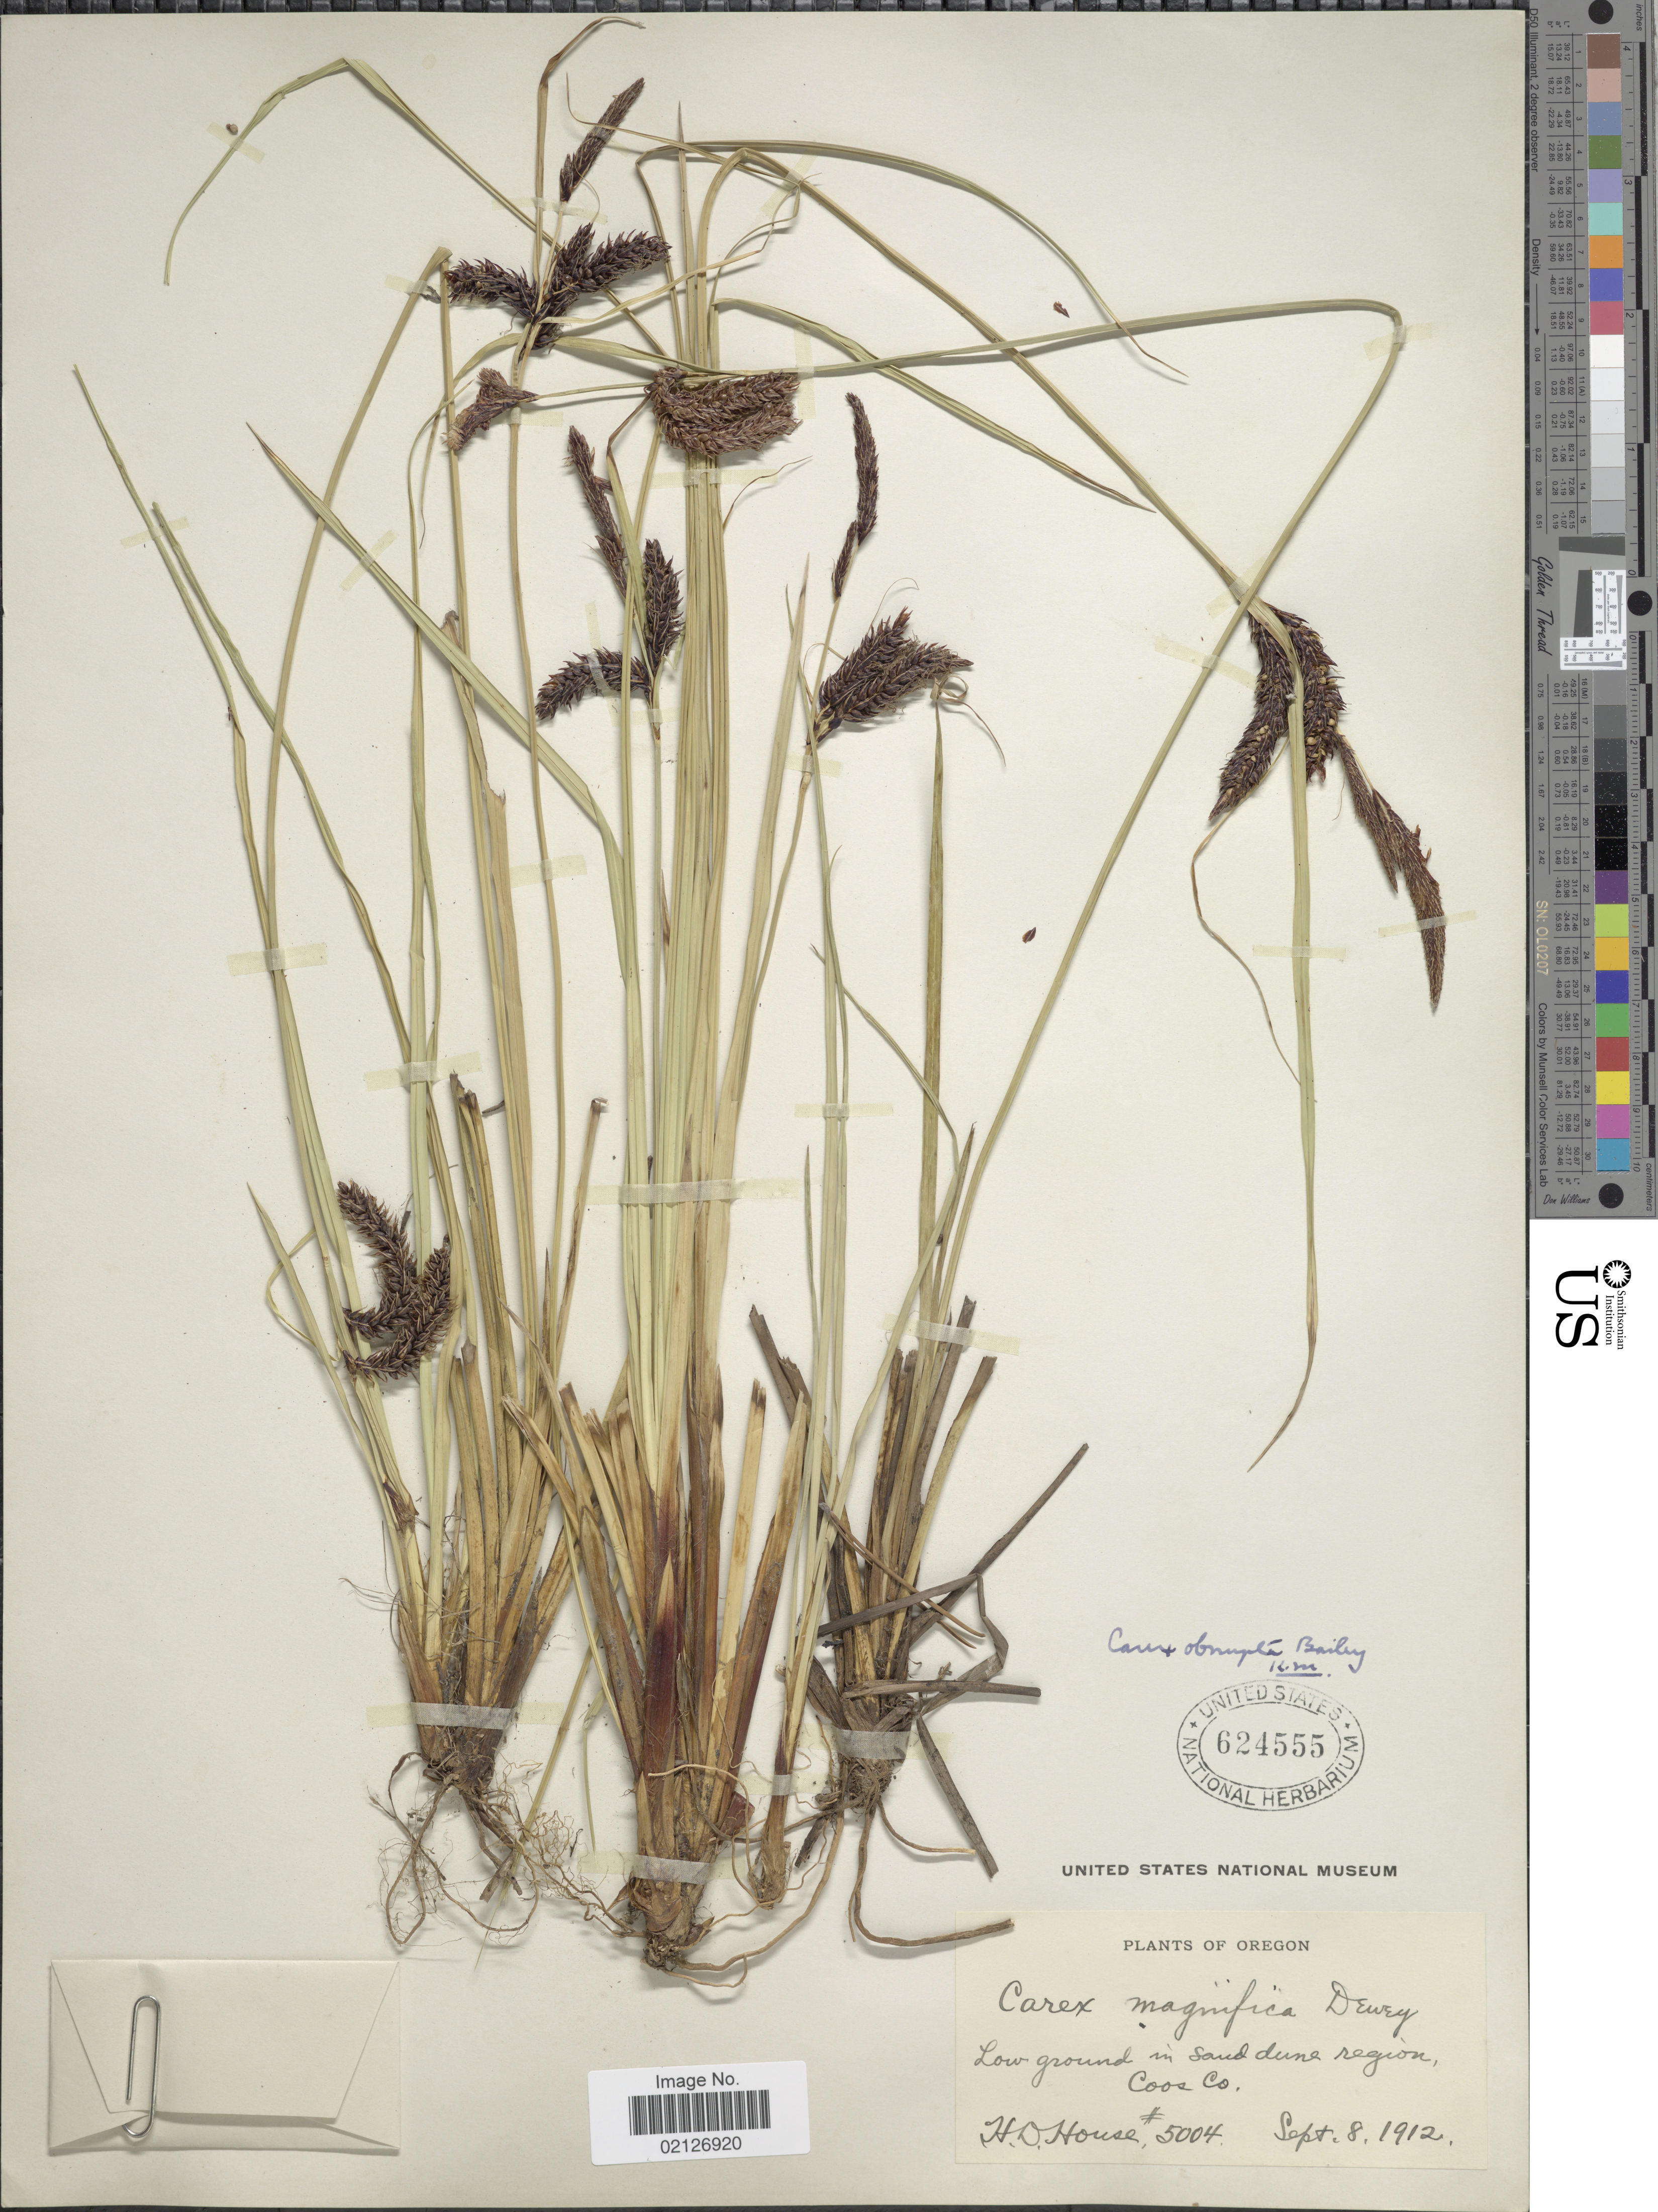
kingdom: Plantae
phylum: Tracheophyta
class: Liliopsida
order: Poales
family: Cyperaceae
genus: Carex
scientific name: Carex obnupta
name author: L.H. Bailey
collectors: H. D. House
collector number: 5004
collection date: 1912-09-08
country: United States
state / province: Oregon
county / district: Coos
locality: Coos Co.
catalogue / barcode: US 624555